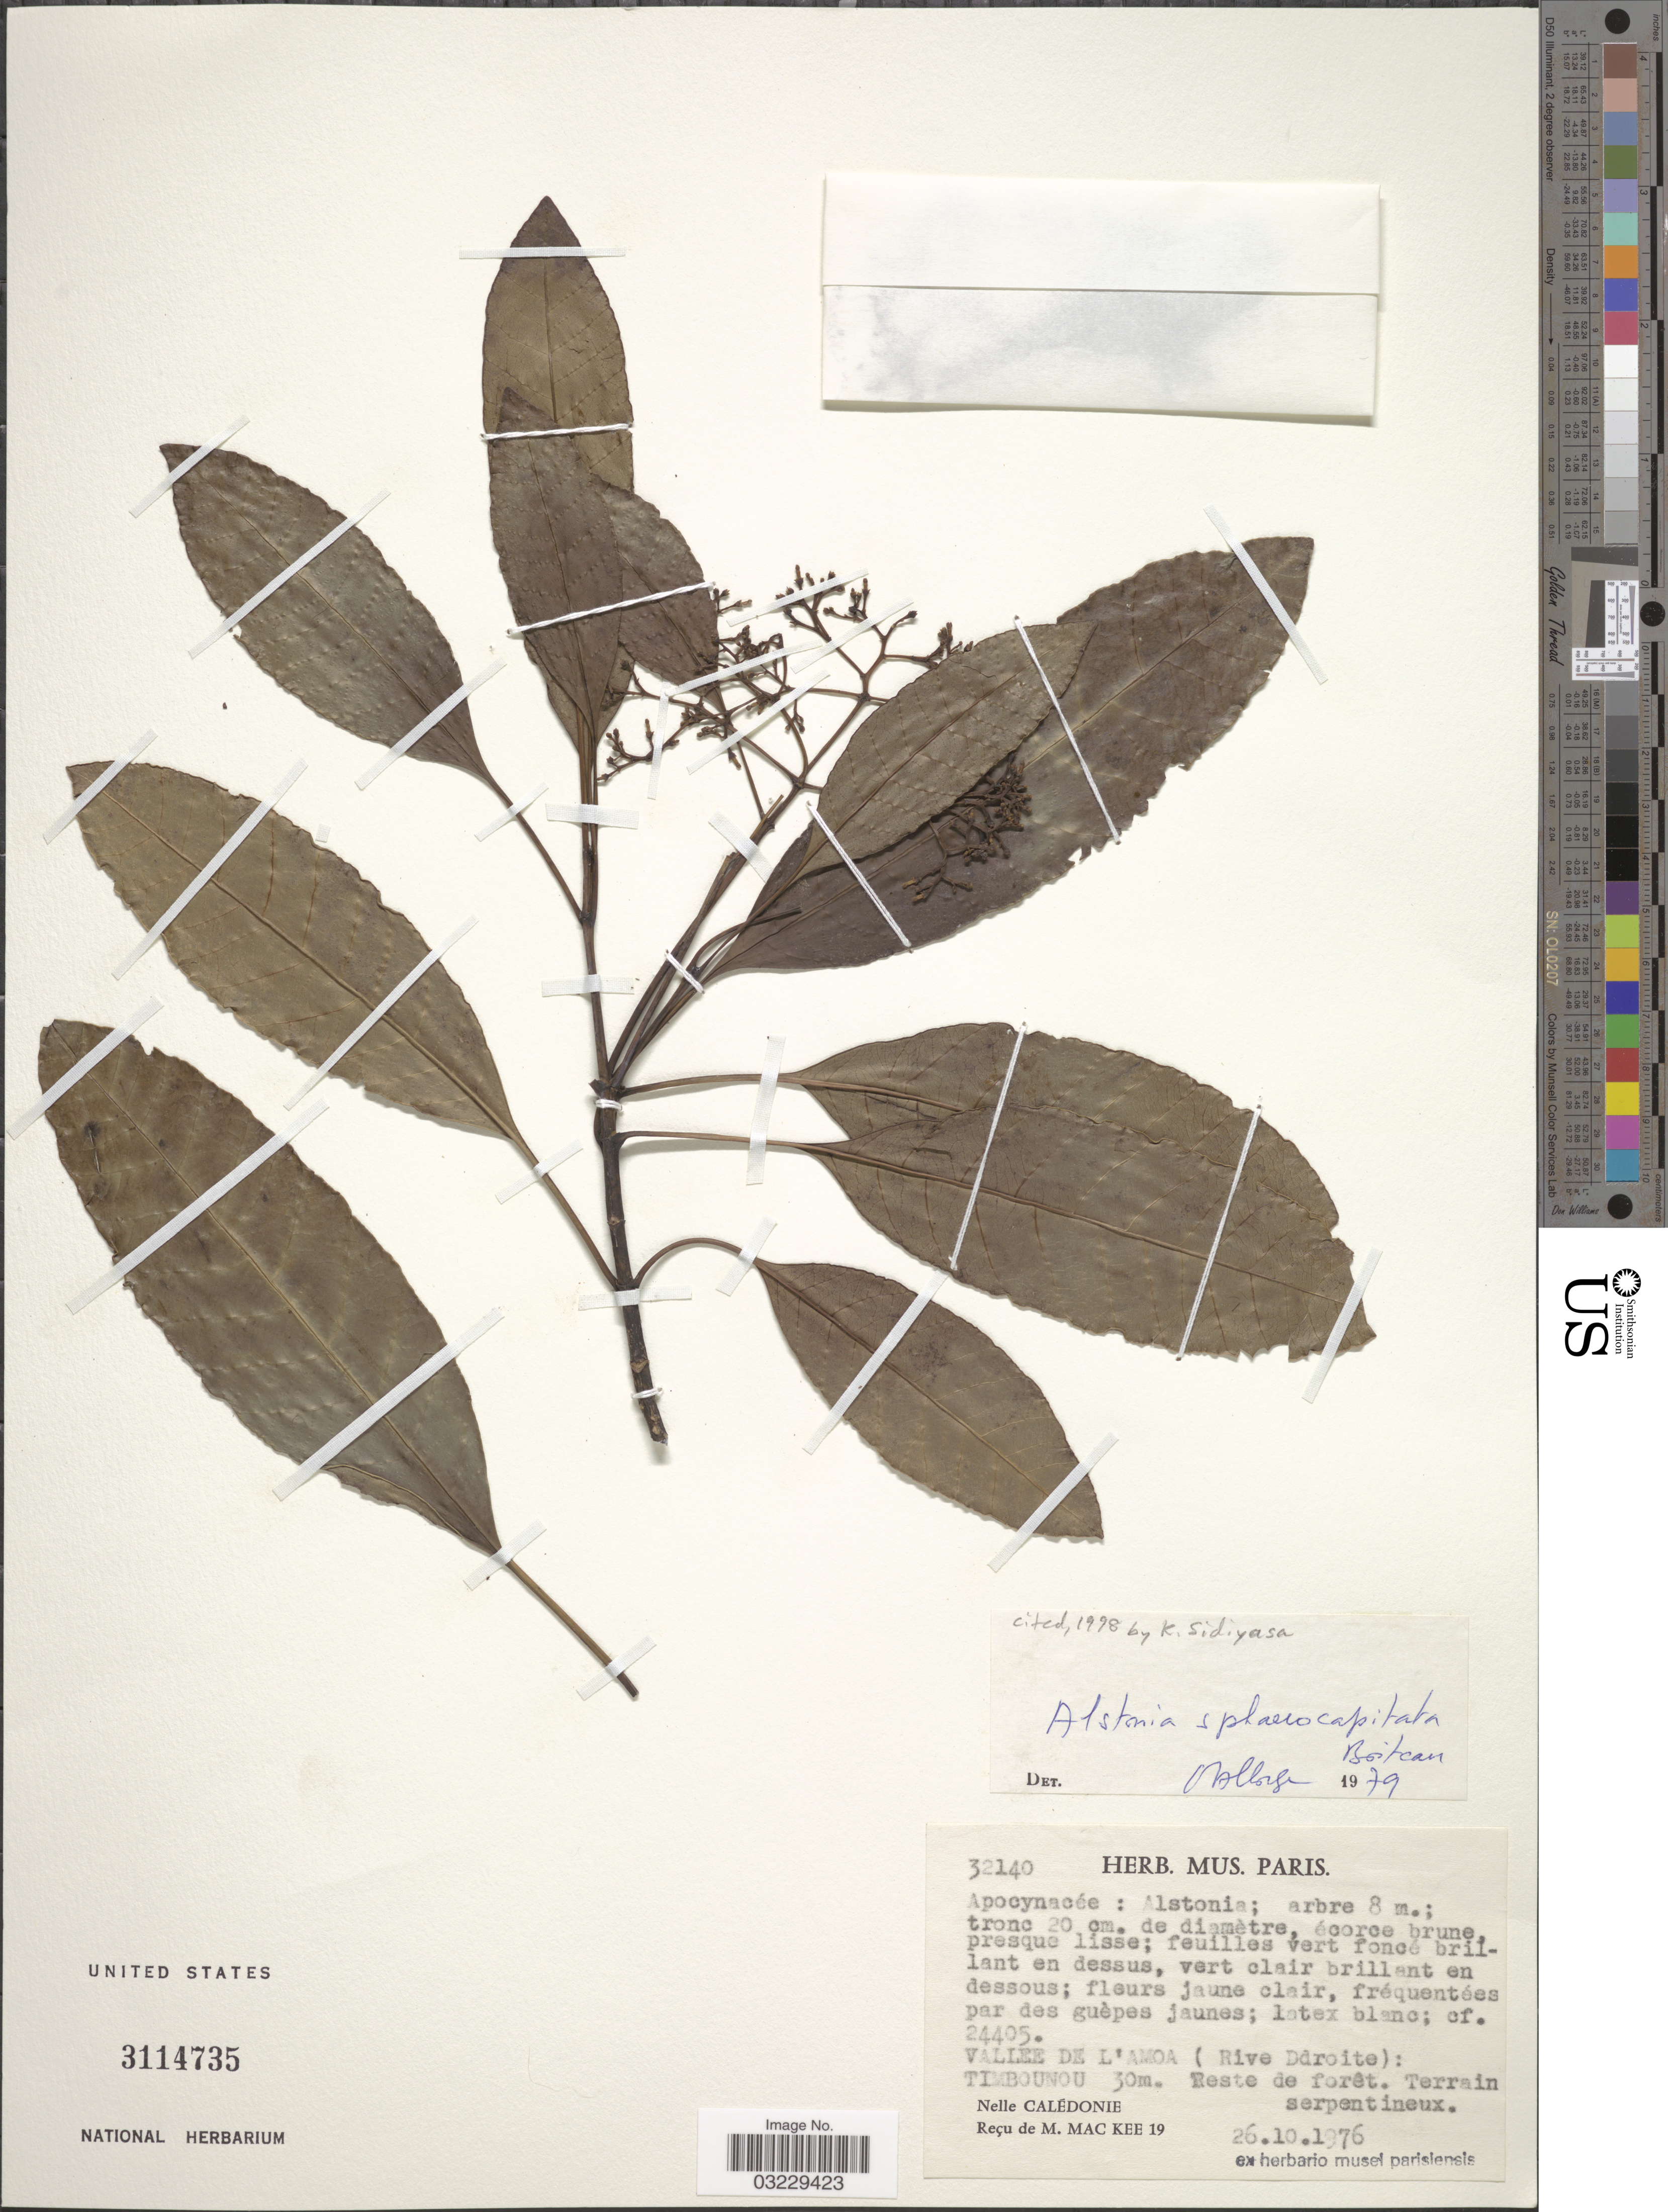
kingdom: Plantae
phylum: Tracheophyta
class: Magnoliopsida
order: Gentianales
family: Apocynaceae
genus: Alstonia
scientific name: Alstonia sphaerocapitata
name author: Boiteau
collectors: M. Mackee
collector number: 24405/32140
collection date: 1976-10-26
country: New Caledonia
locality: Vallee de l'Amoa (Rive Ddroite): Timbounou. Nelle Calédonie.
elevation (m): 30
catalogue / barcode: US 3114735